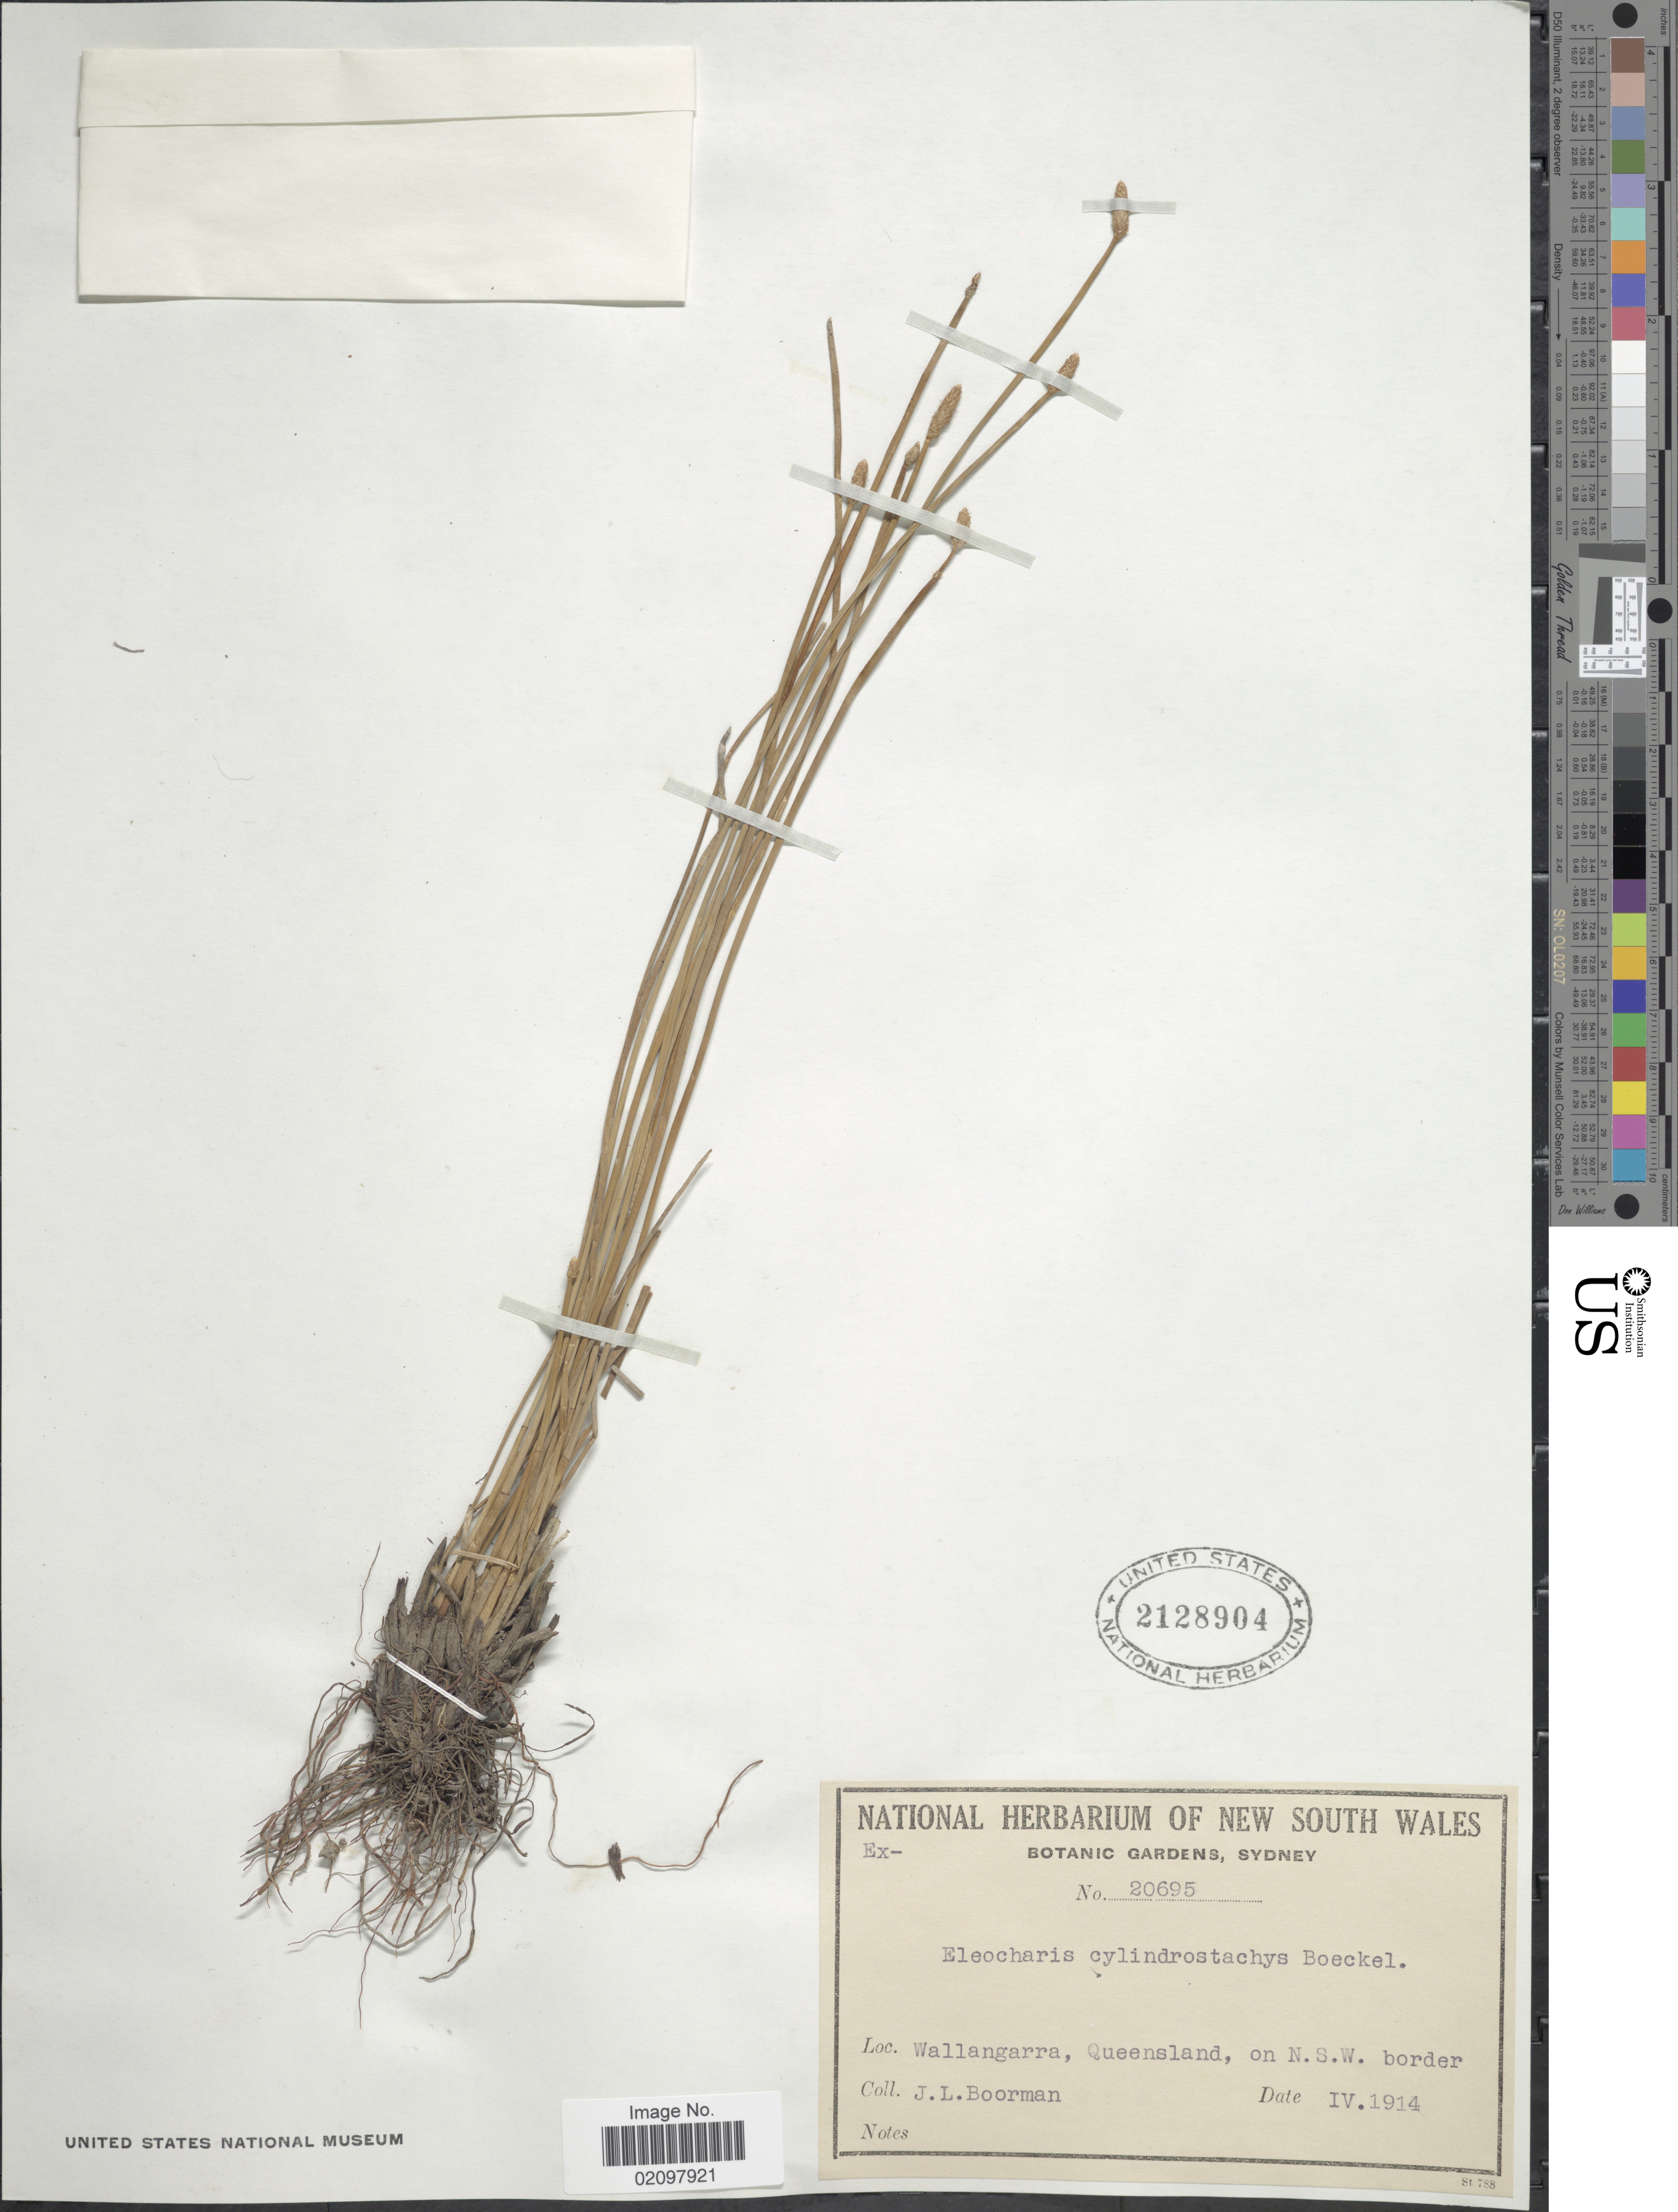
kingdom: Plantae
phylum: Tracheophyta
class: Liliopsida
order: Poales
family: Cyperaceae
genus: Eleocharis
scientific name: Eleocharis cylindrostachys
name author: Boeckeler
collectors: J. Boorman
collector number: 20695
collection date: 1914-04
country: Australia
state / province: Queensland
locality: Wallangarra, on N.S.W. border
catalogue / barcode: US 2128904